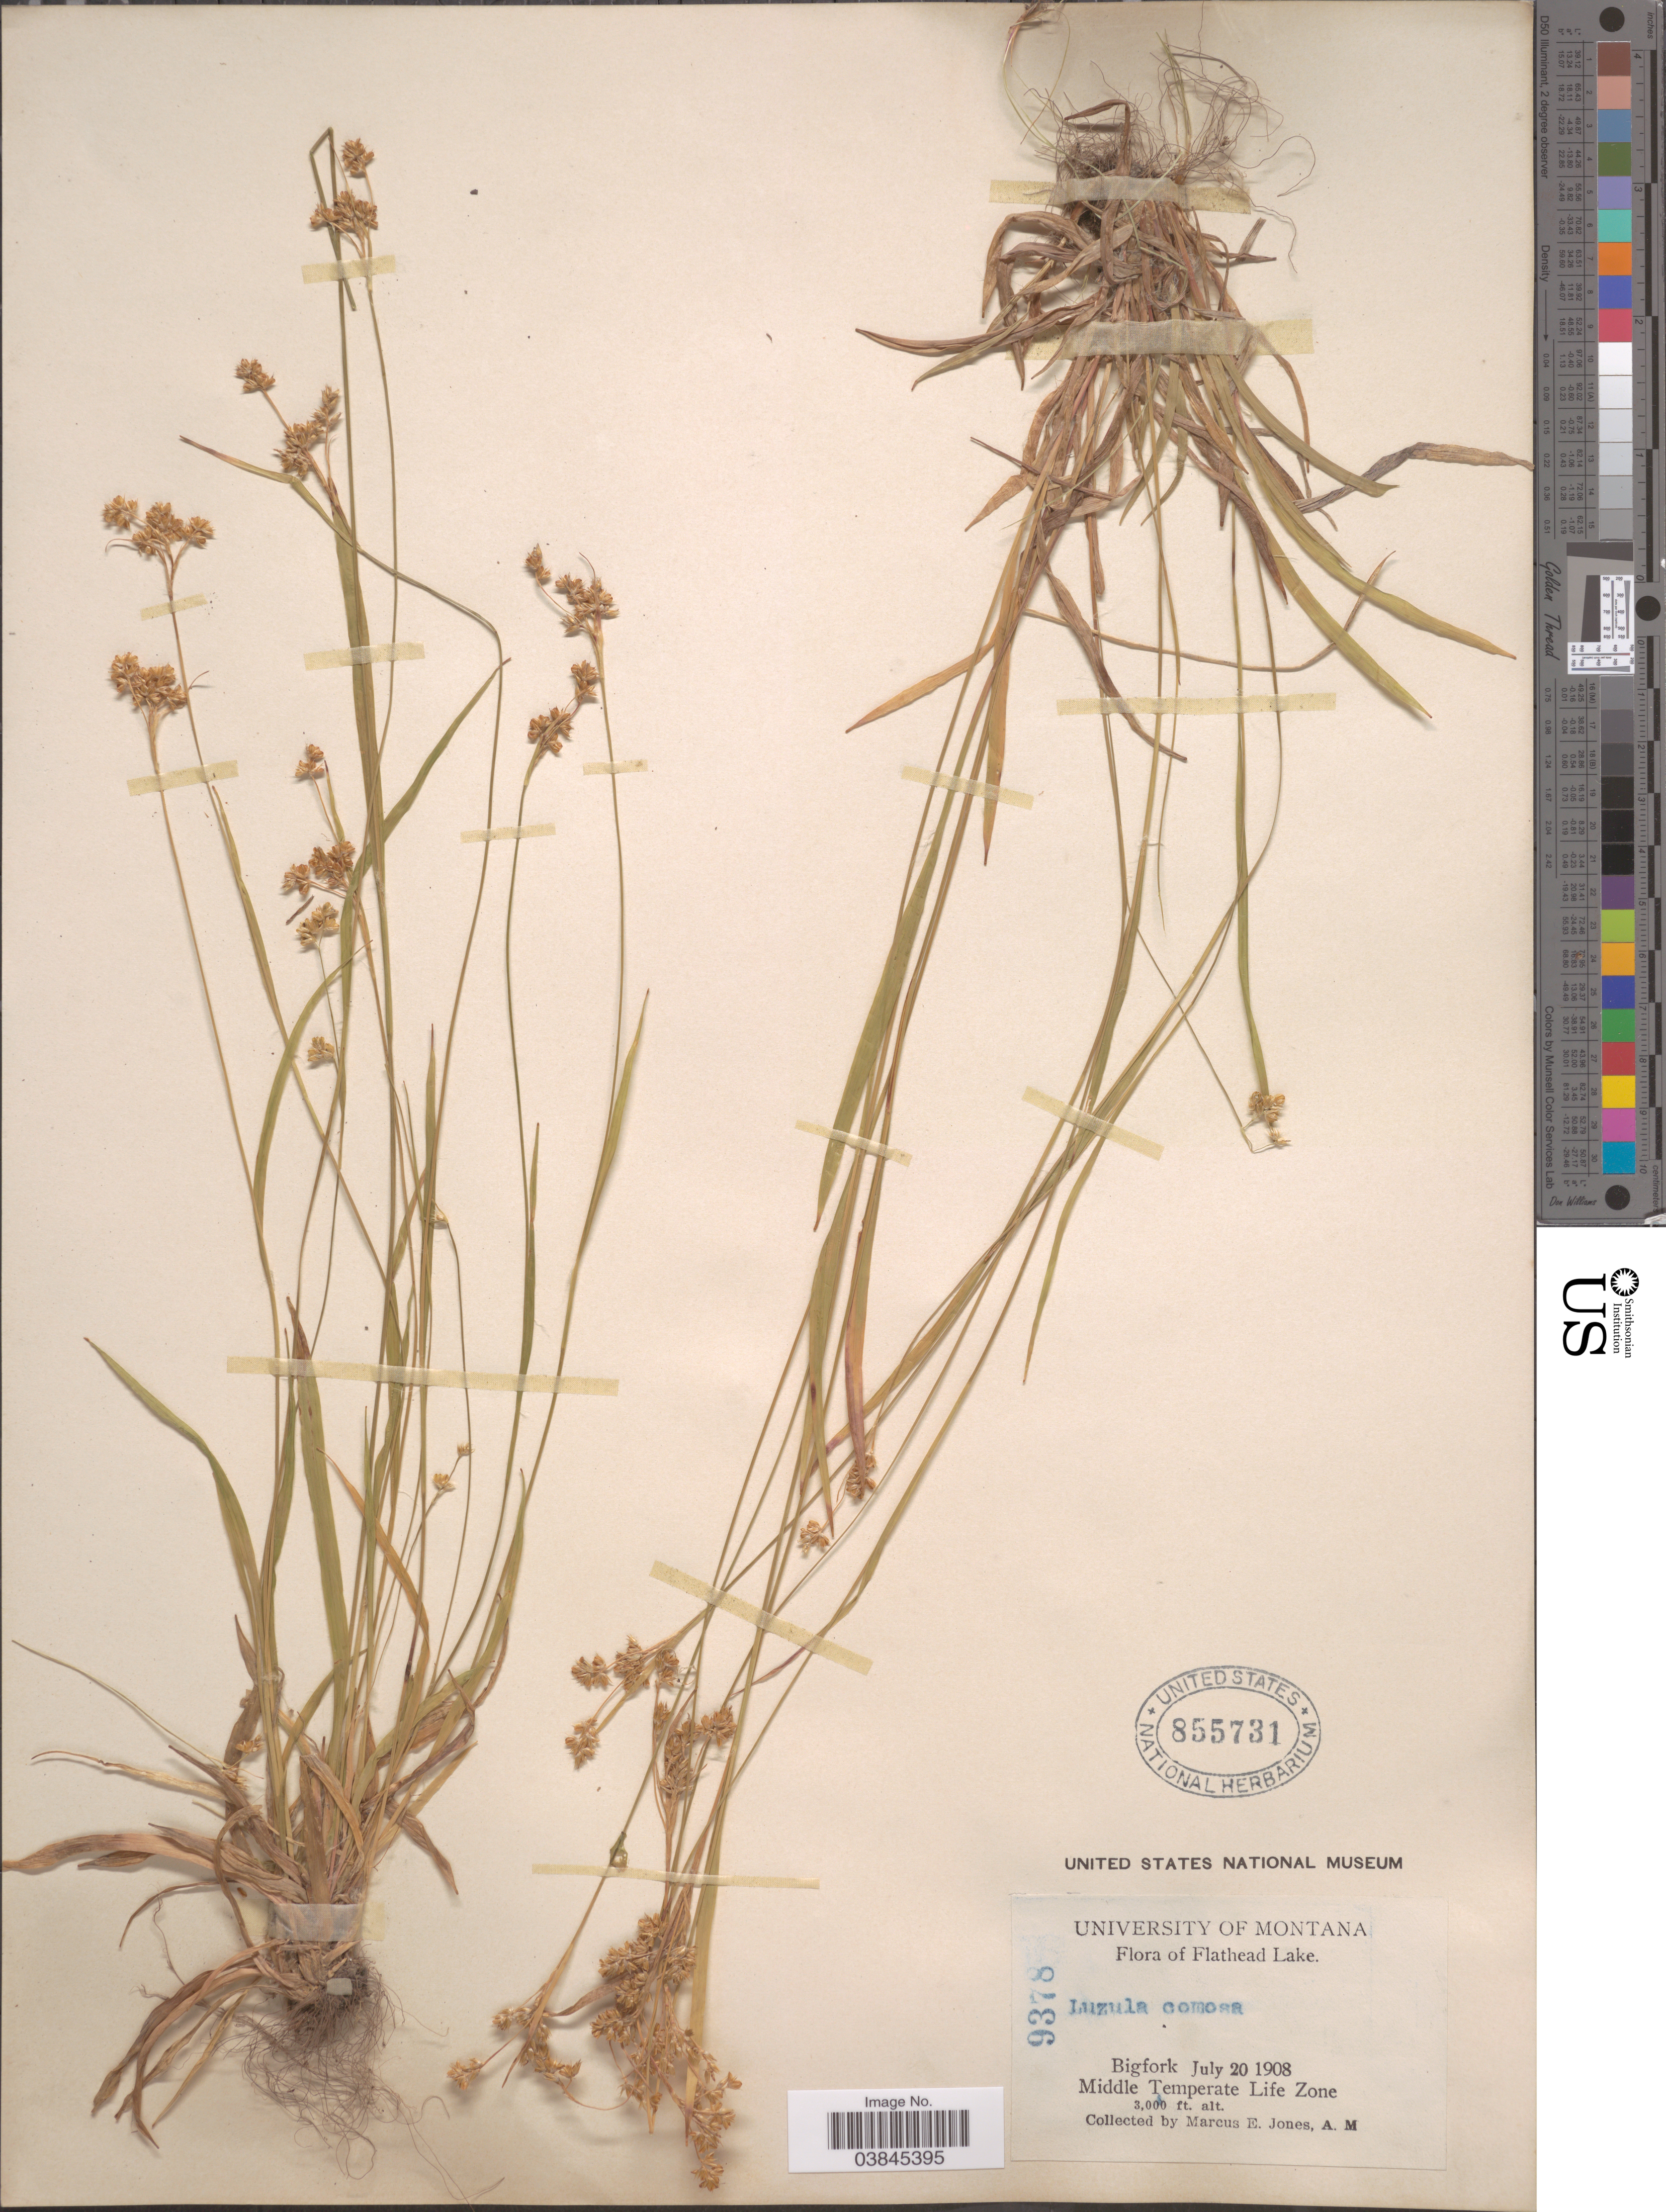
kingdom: Plantae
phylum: Tracheophyta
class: Liliopsida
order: Poales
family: Juncaceae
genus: Luzula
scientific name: Luzula campestris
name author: (L.) DC.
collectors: M. E. Jones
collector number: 9378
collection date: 1908-07-20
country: United States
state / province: Montana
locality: Flathead Lake. Bigfork. Middle Temperate Life Zone.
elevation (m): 914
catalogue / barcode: US 855731